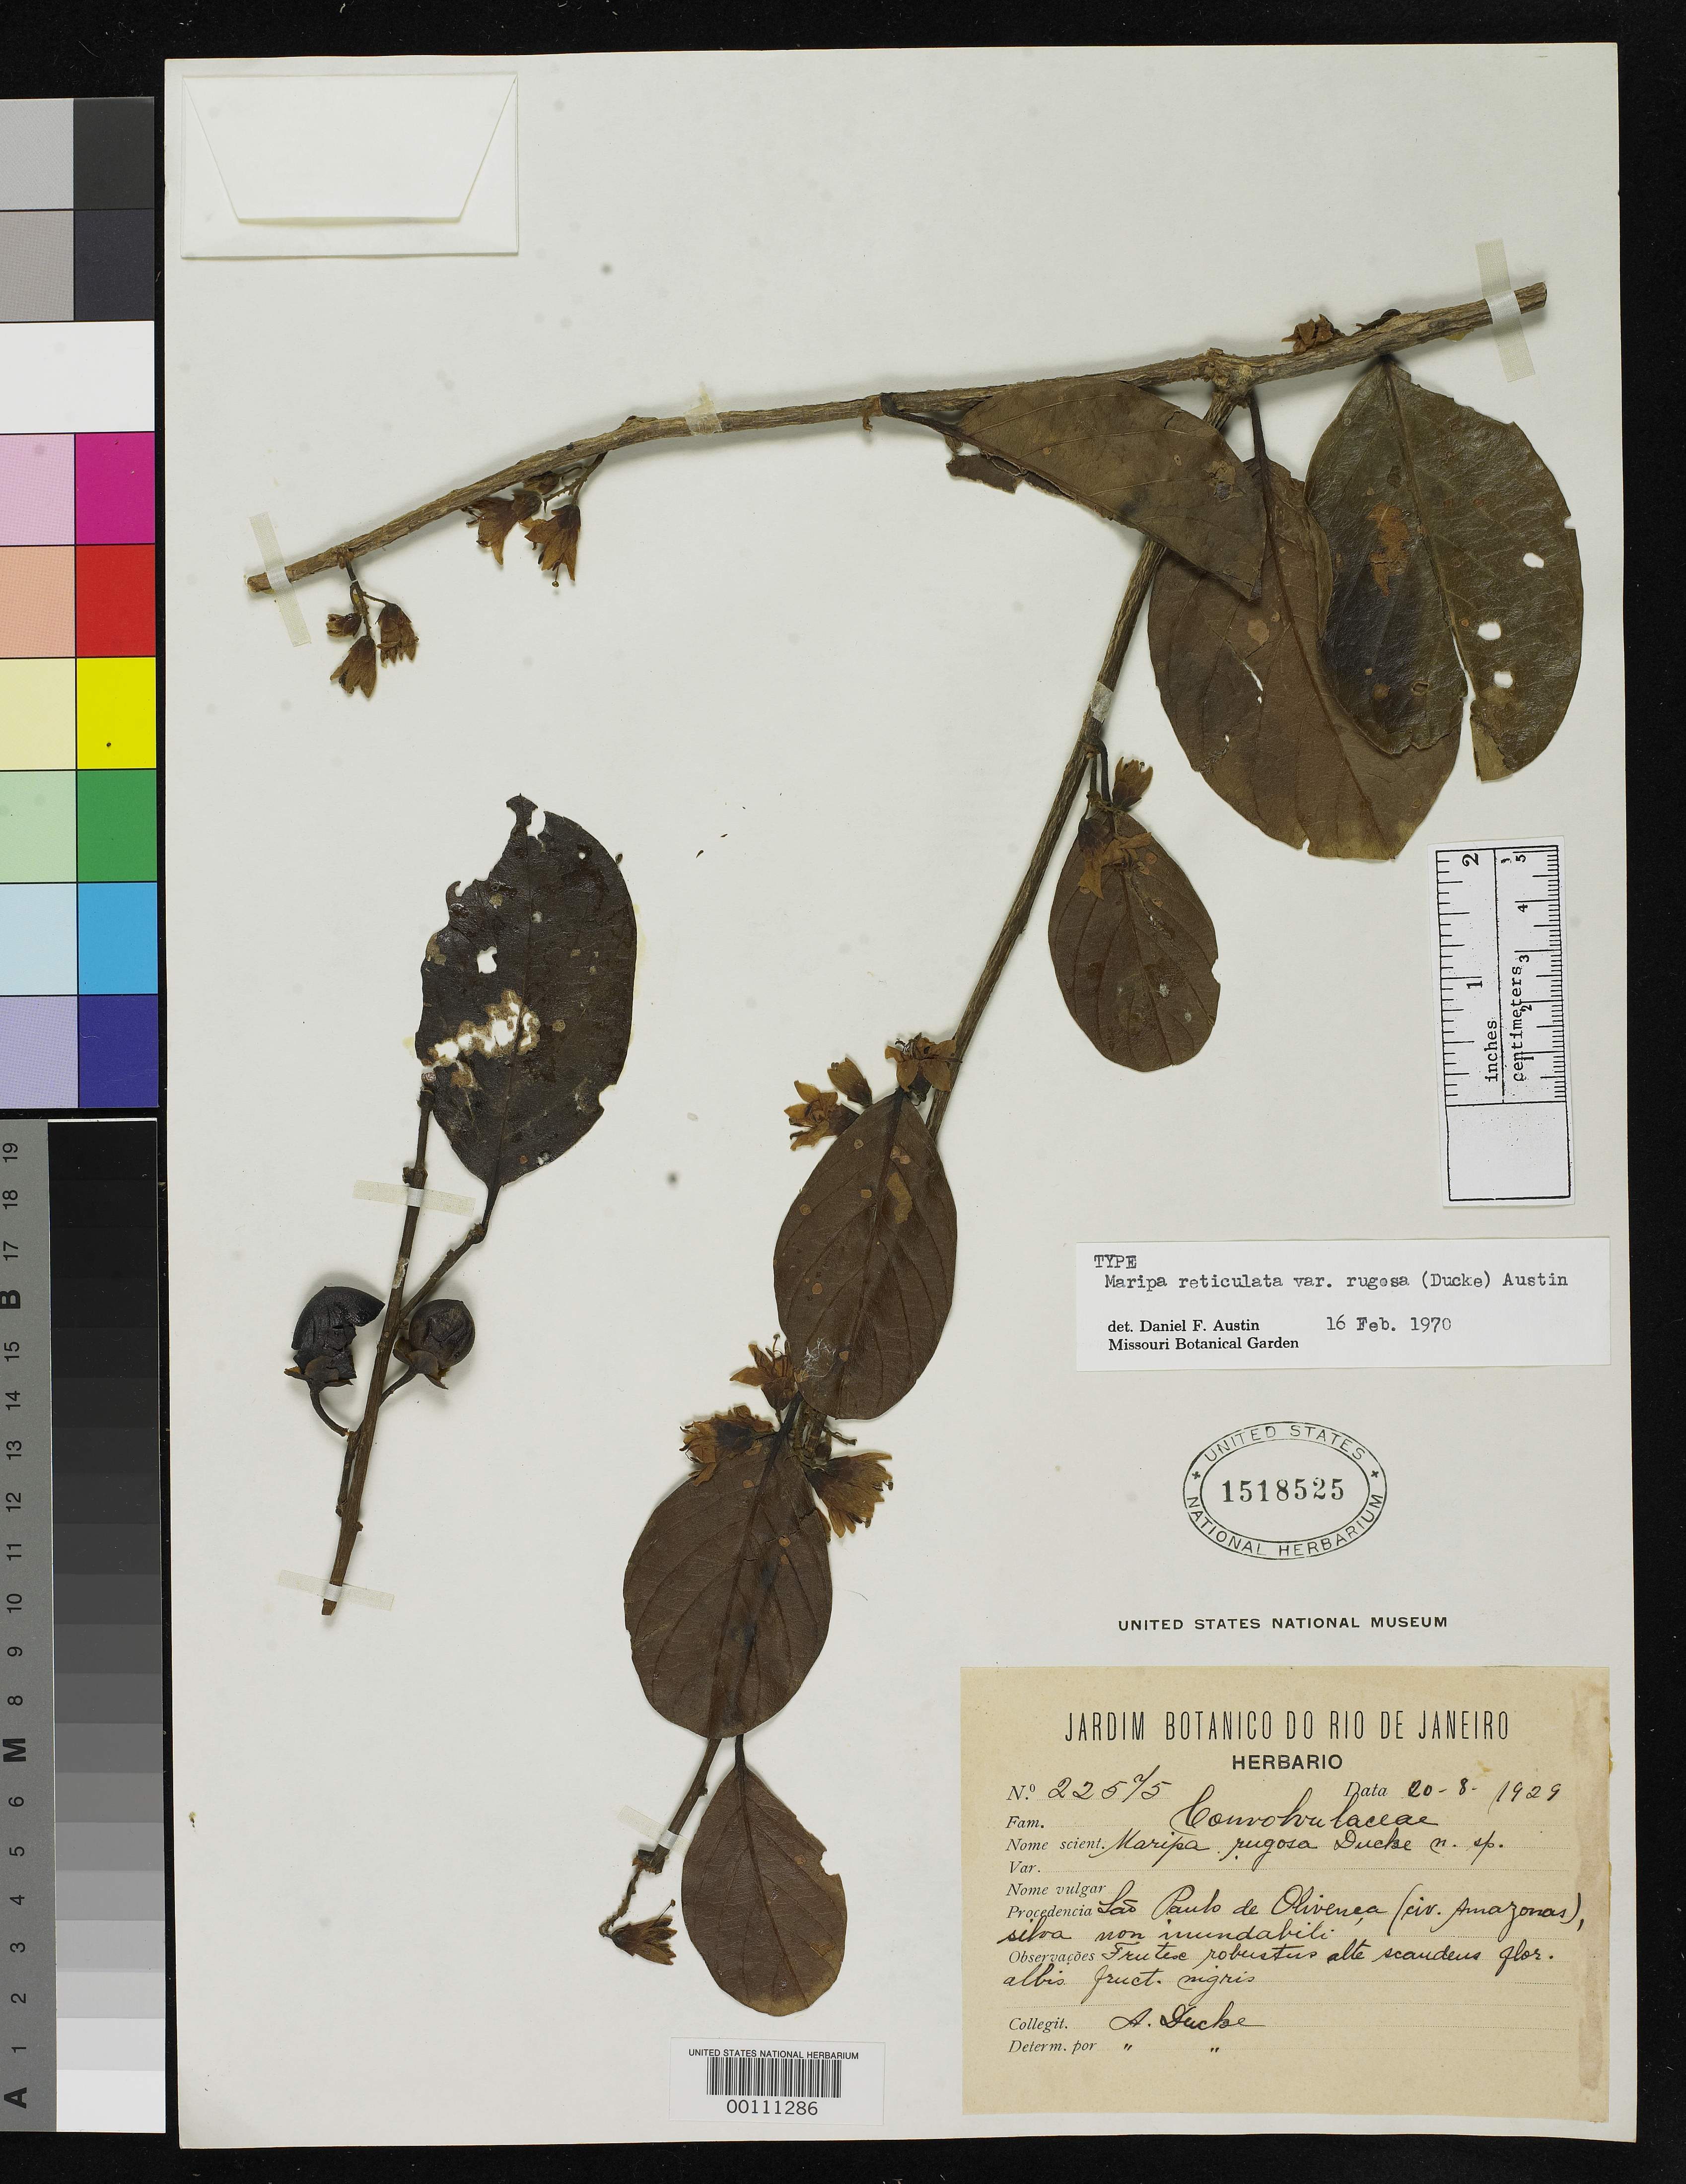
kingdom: Plantae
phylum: Tracheophyta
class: Magnoliopsida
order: Solanales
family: Convolvulaceae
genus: Maripa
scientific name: Maripa rugosa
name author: Ducke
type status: Type Collection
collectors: A. Ducke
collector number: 22575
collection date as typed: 20 Aug 1929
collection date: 1929-08-20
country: Brazil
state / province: Amazonas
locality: Sao Paulo de Olivenca.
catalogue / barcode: US 1518525